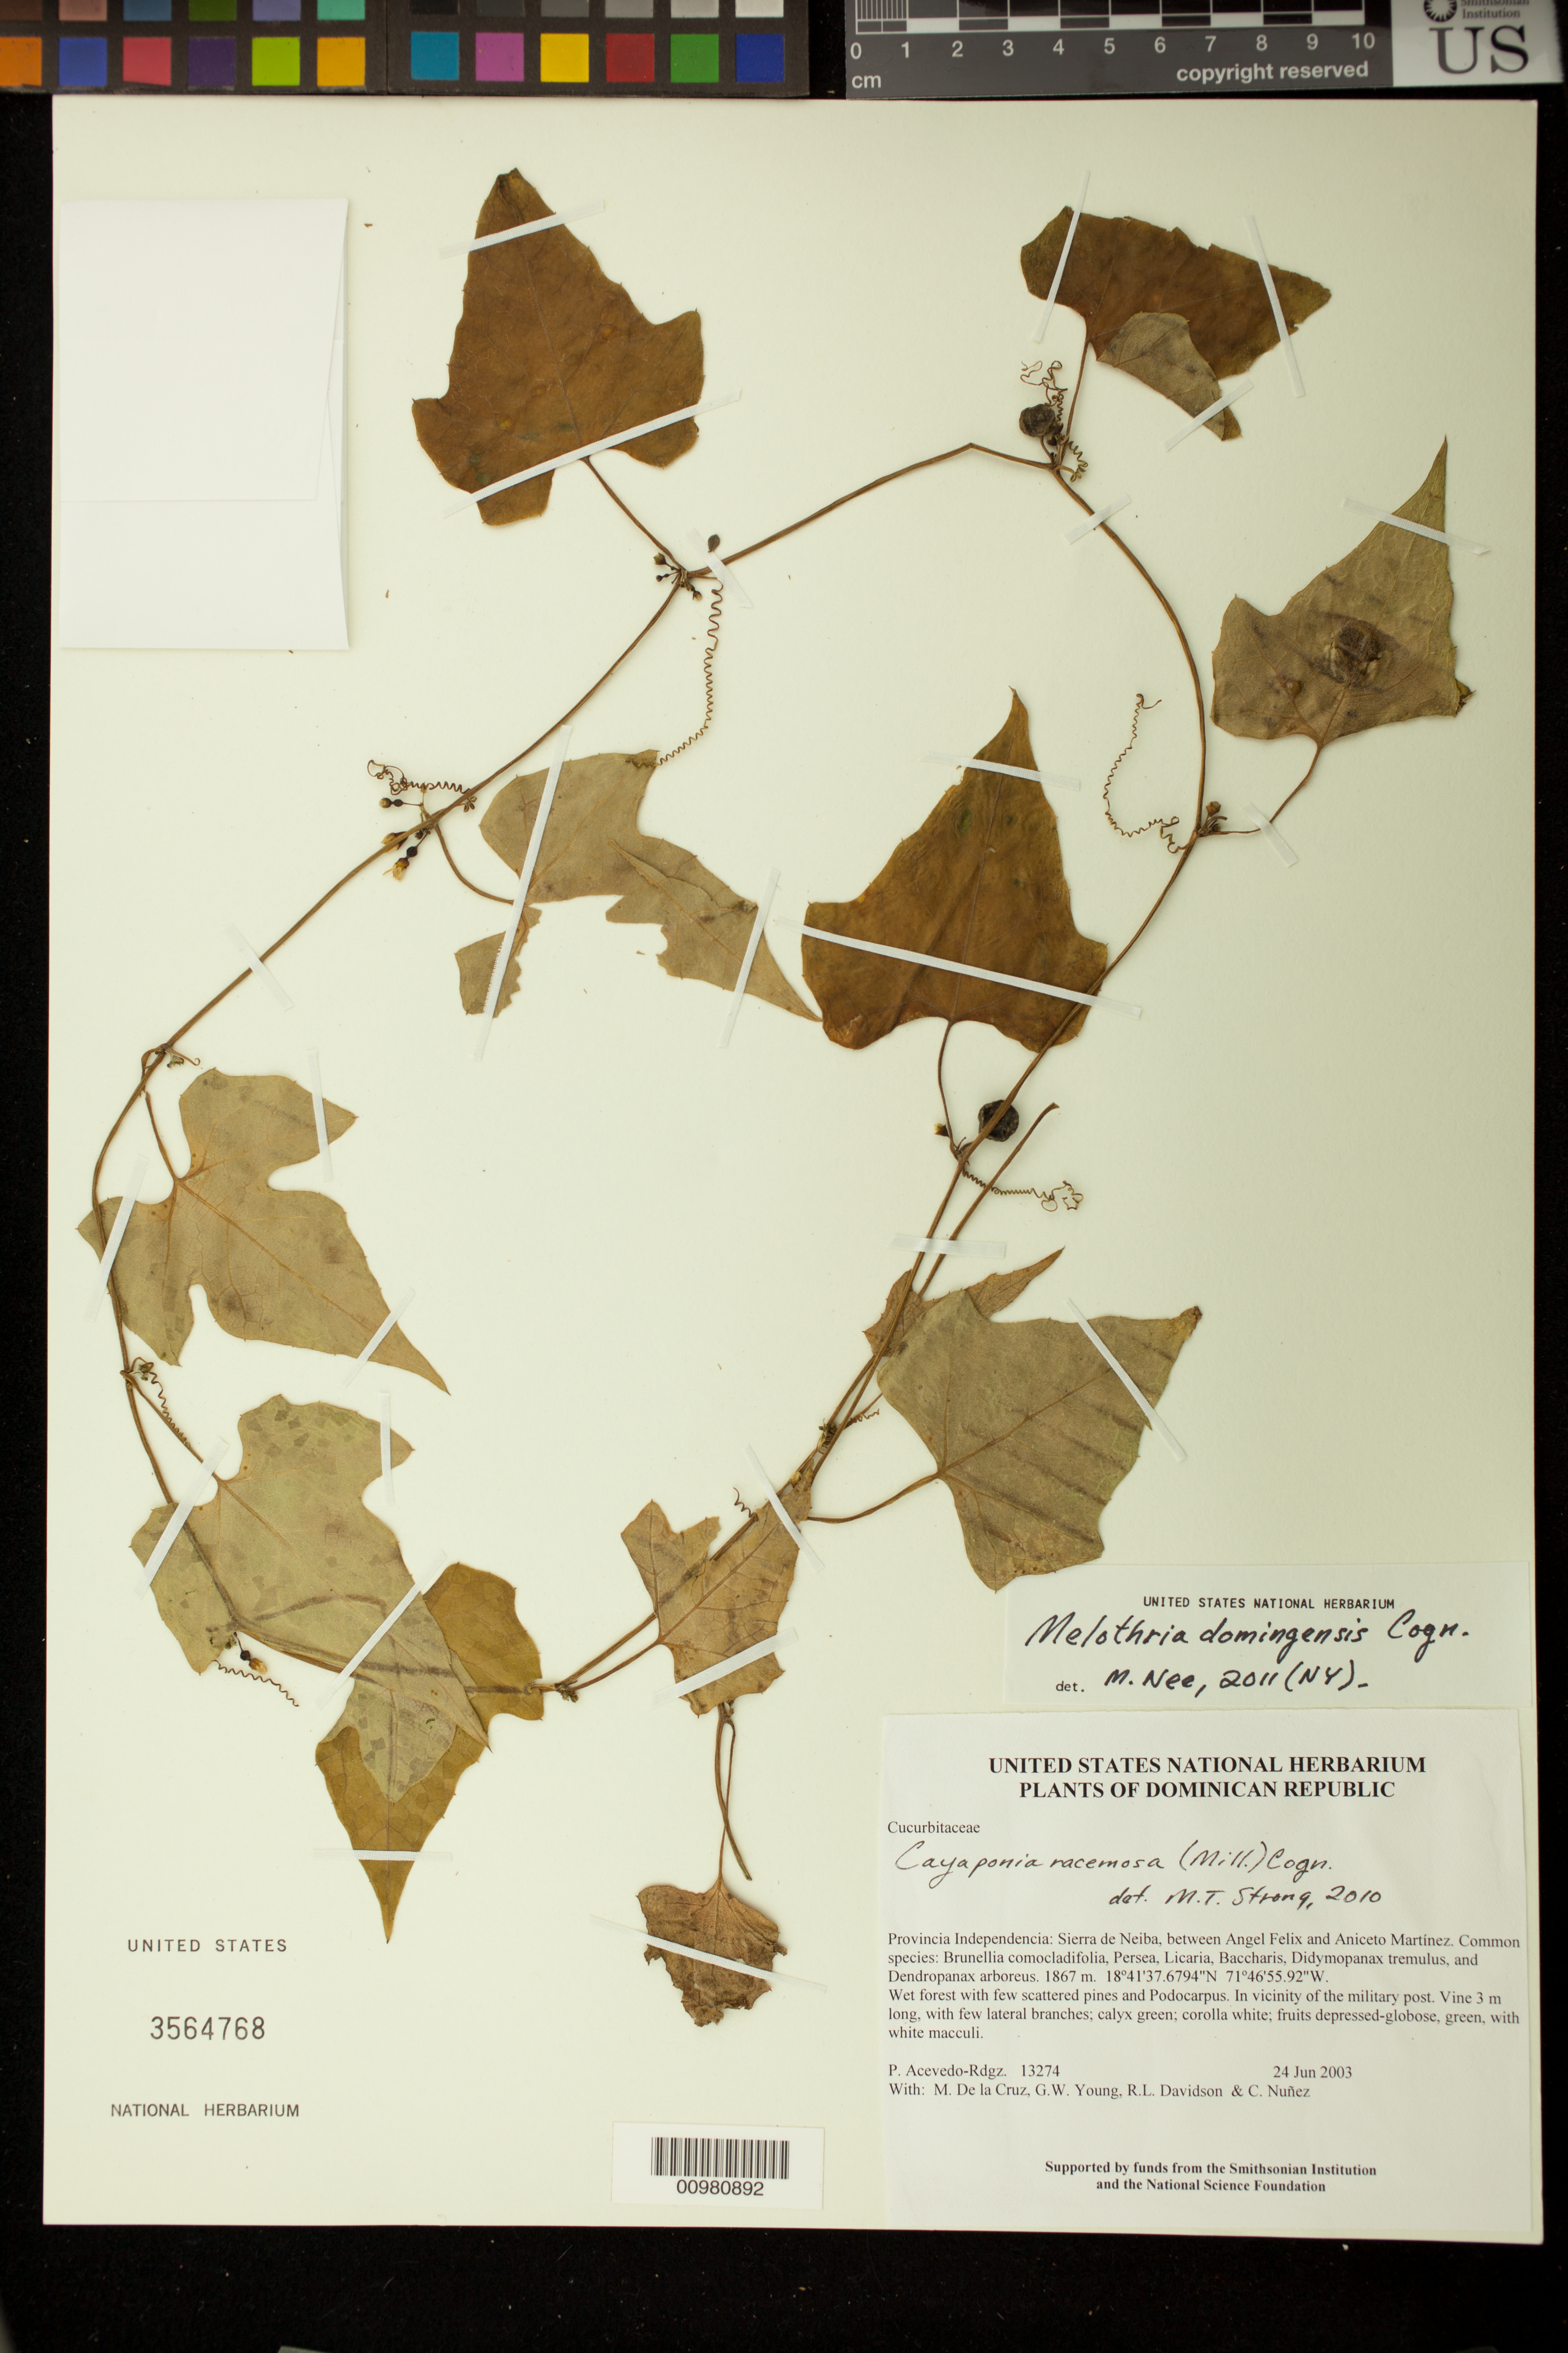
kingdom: Plantae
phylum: Tracheophyta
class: Magnoliopsida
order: Cucurbitales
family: Cucurbitaceae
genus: Cayaponia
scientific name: Cayaponia domingensis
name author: (Cogn.) H. Schaef. & M. Nee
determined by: Nee, Michael H.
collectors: P. Acevedo-Rodr., M. de la Cruz, J. Rawlins, G. Young, R. Davidson & C. Nunez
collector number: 13274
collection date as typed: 24 Jun 2003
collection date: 2003-06-24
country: Dominican Republic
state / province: Independencia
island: Hispaniola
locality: Sierra de Neiba, between Angel Felix and Aniceto Martínez. Common species: Brunellia comocladifolia, Persea, Licaria, Baccharis, Didymopanax tremulus, and Dendropanax arboreus.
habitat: Wet forest with few scattered pines and Podocarpus. In vicinity of the military post.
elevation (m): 1867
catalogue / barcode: US 3564768